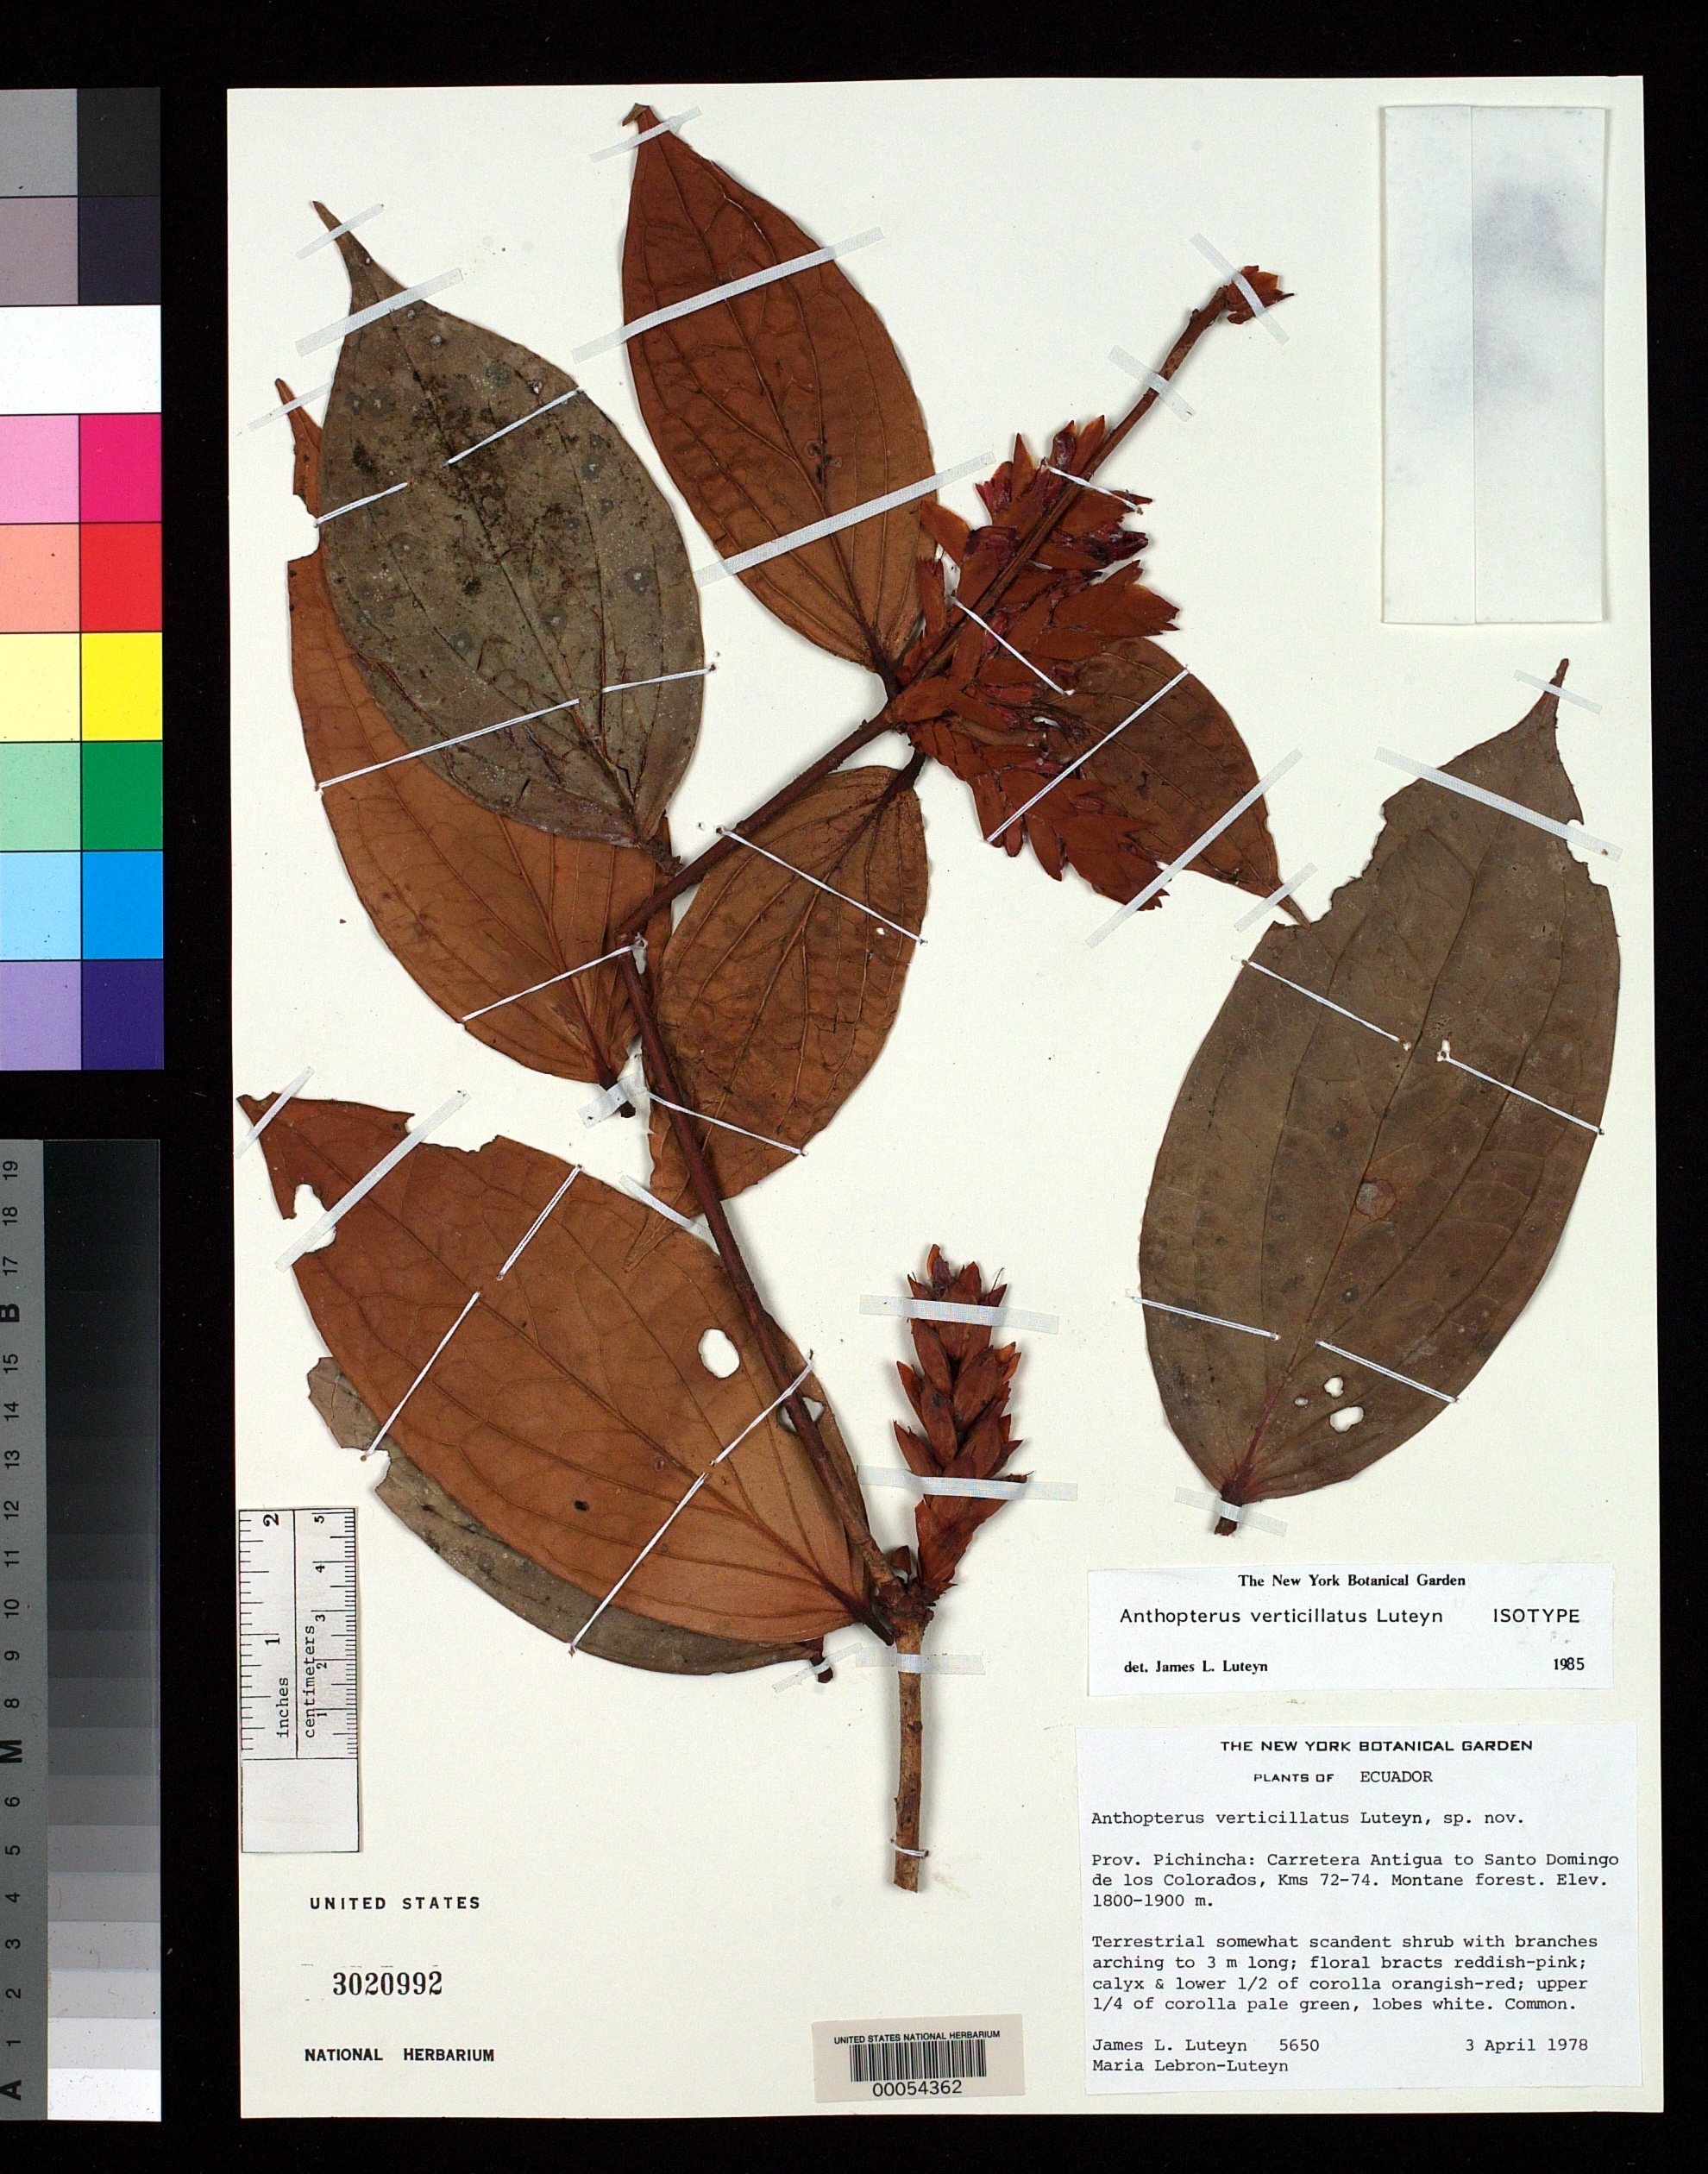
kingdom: Plantae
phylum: Tracheophyta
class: Magnoliopsida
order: Ericales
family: Ericaceae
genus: Anthopterus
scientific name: Anthopterus verticillatus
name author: Luteyn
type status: Isotype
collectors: J. L. Luteyn & M. L. Lebrón-Luteyn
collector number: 5650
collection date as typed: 03 Apr 1978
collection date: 1978-04-03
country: Ecuador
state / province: Pichincha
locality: Carretera Antigua to Santo Domingo de Los Colorados, km 72-74.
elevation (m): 1800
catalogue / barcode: US 3020992